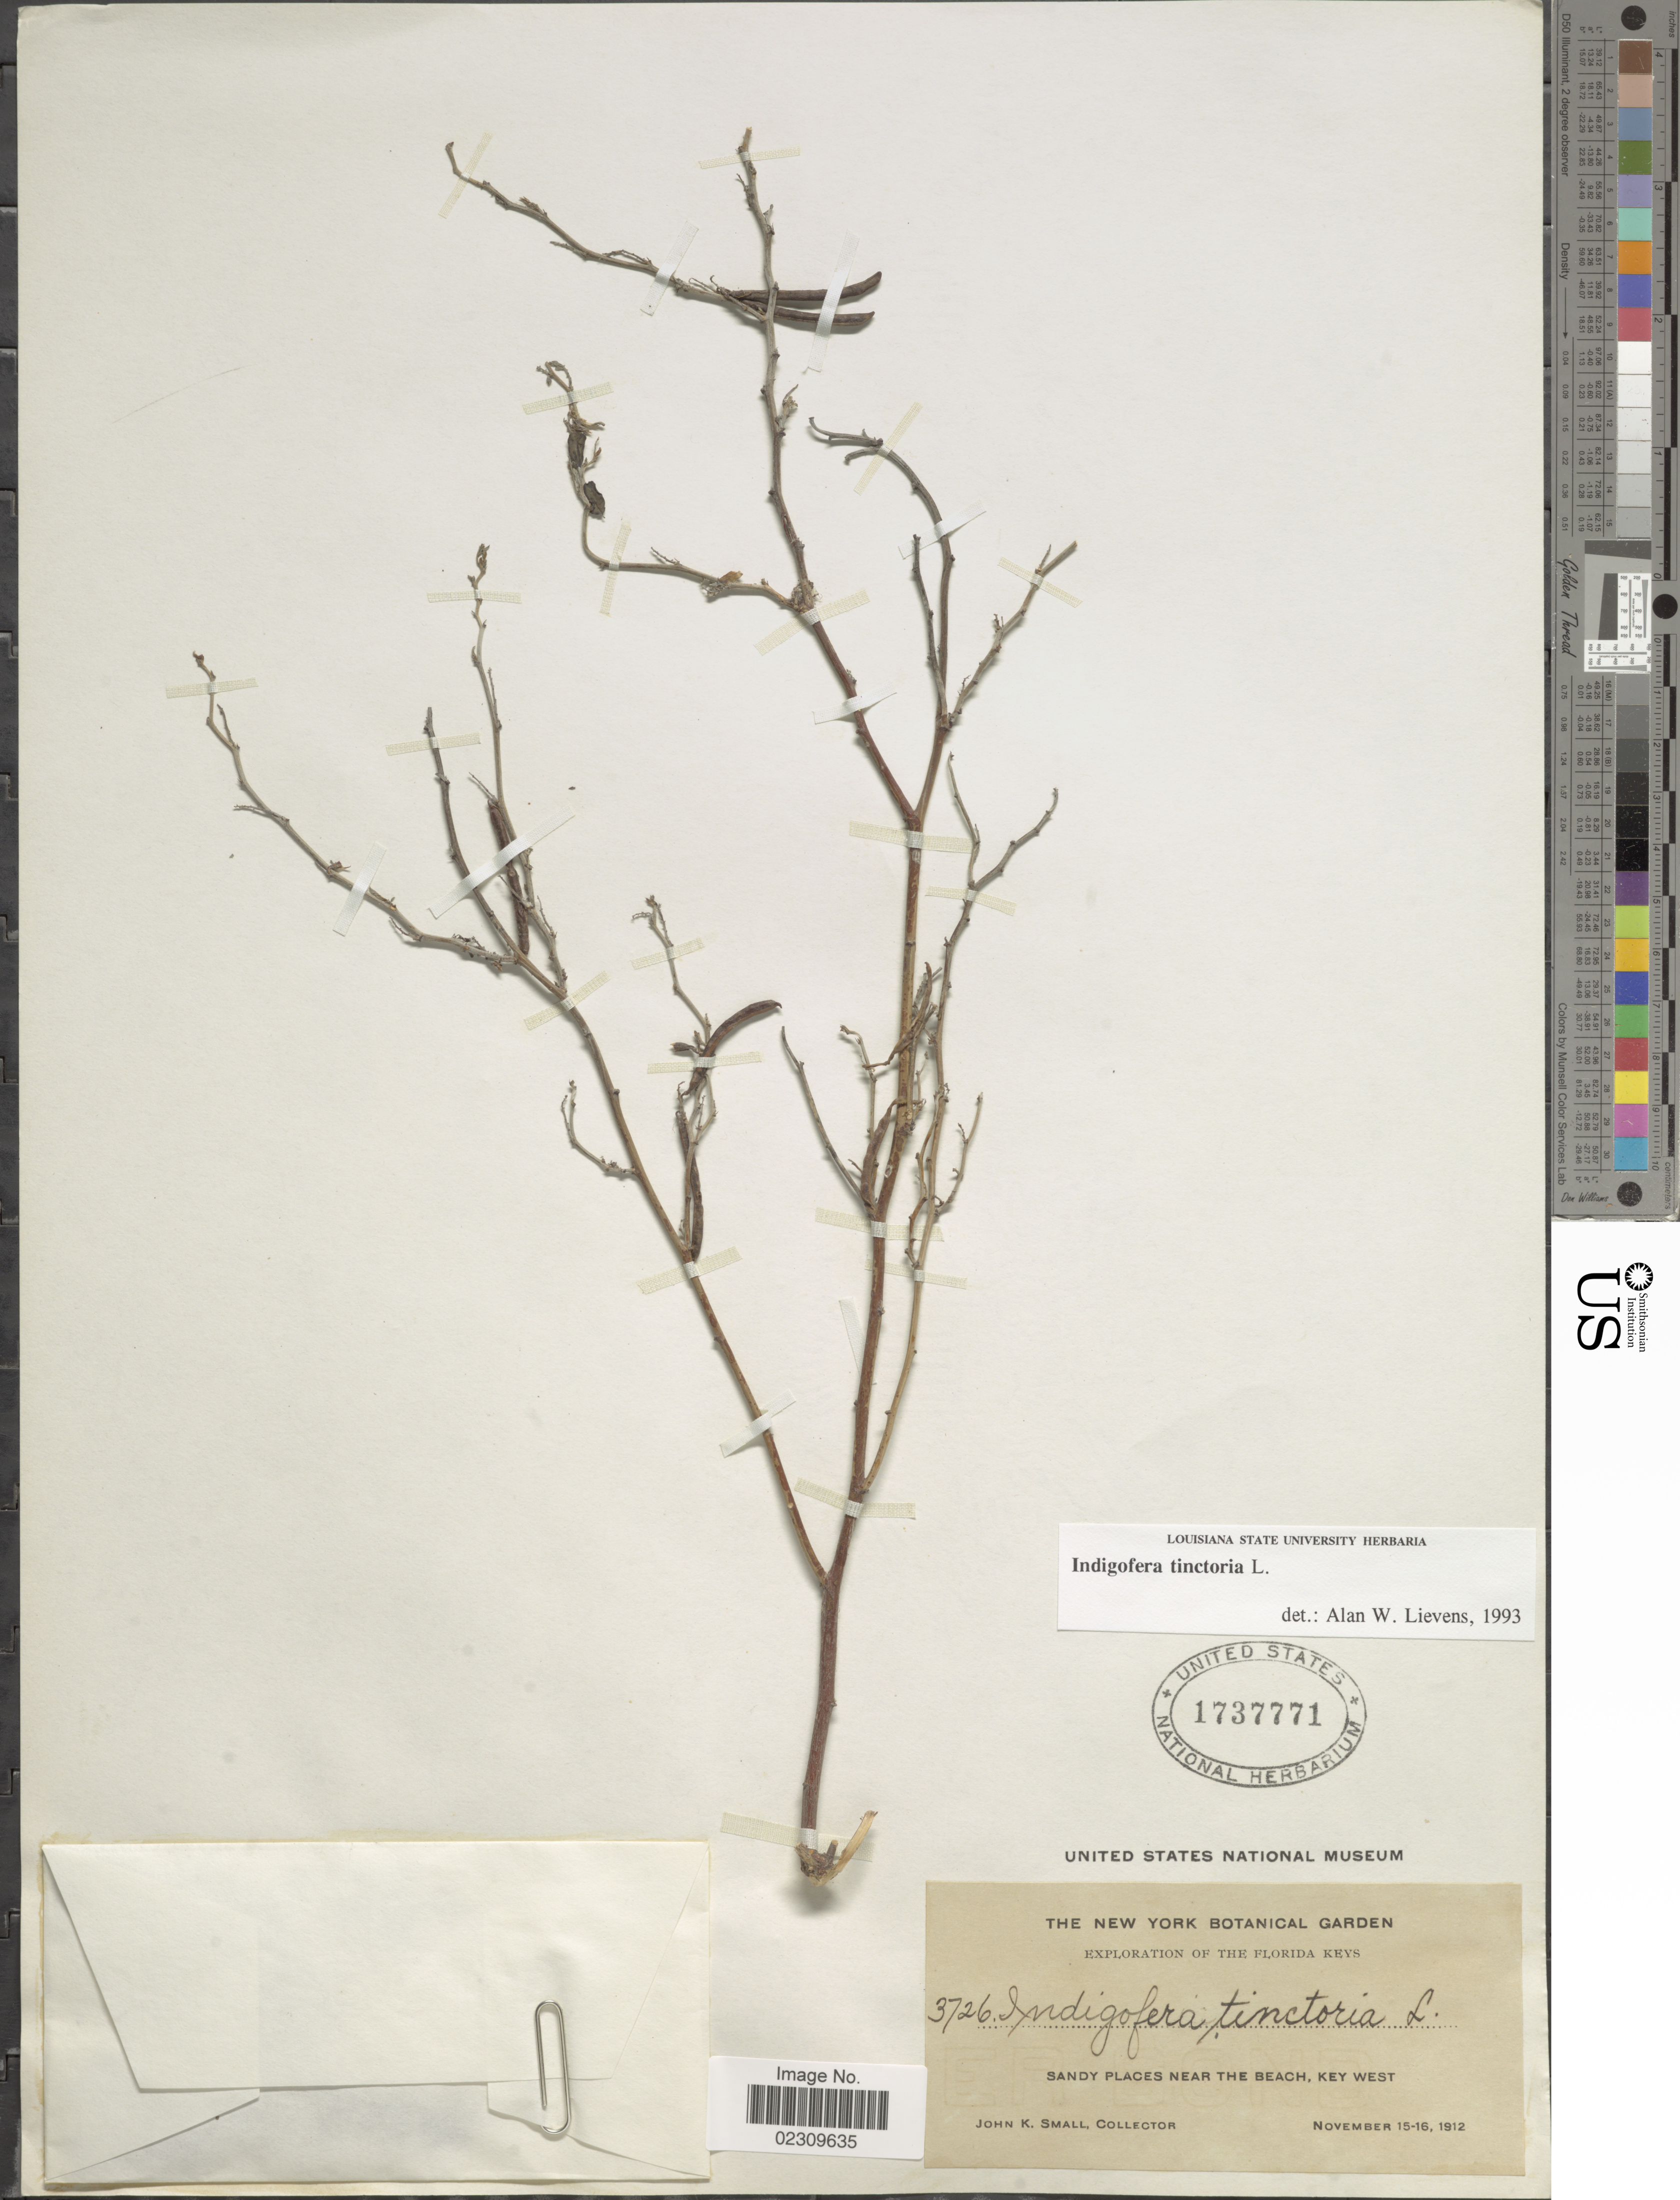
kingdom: Plantae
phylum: Tracheophyta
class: Magnoliopsida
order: Fabales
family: Fabaceae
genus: Indigofera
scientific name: Indigofera tinctoria sensu Naves non L.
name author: Naves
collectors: J. K. Small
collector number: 3726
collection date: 1912-11-15/1912-11-16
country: United States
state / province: Florida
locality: Florida Keys. Sandy places near the beach, Key West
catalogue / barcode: US 1737771